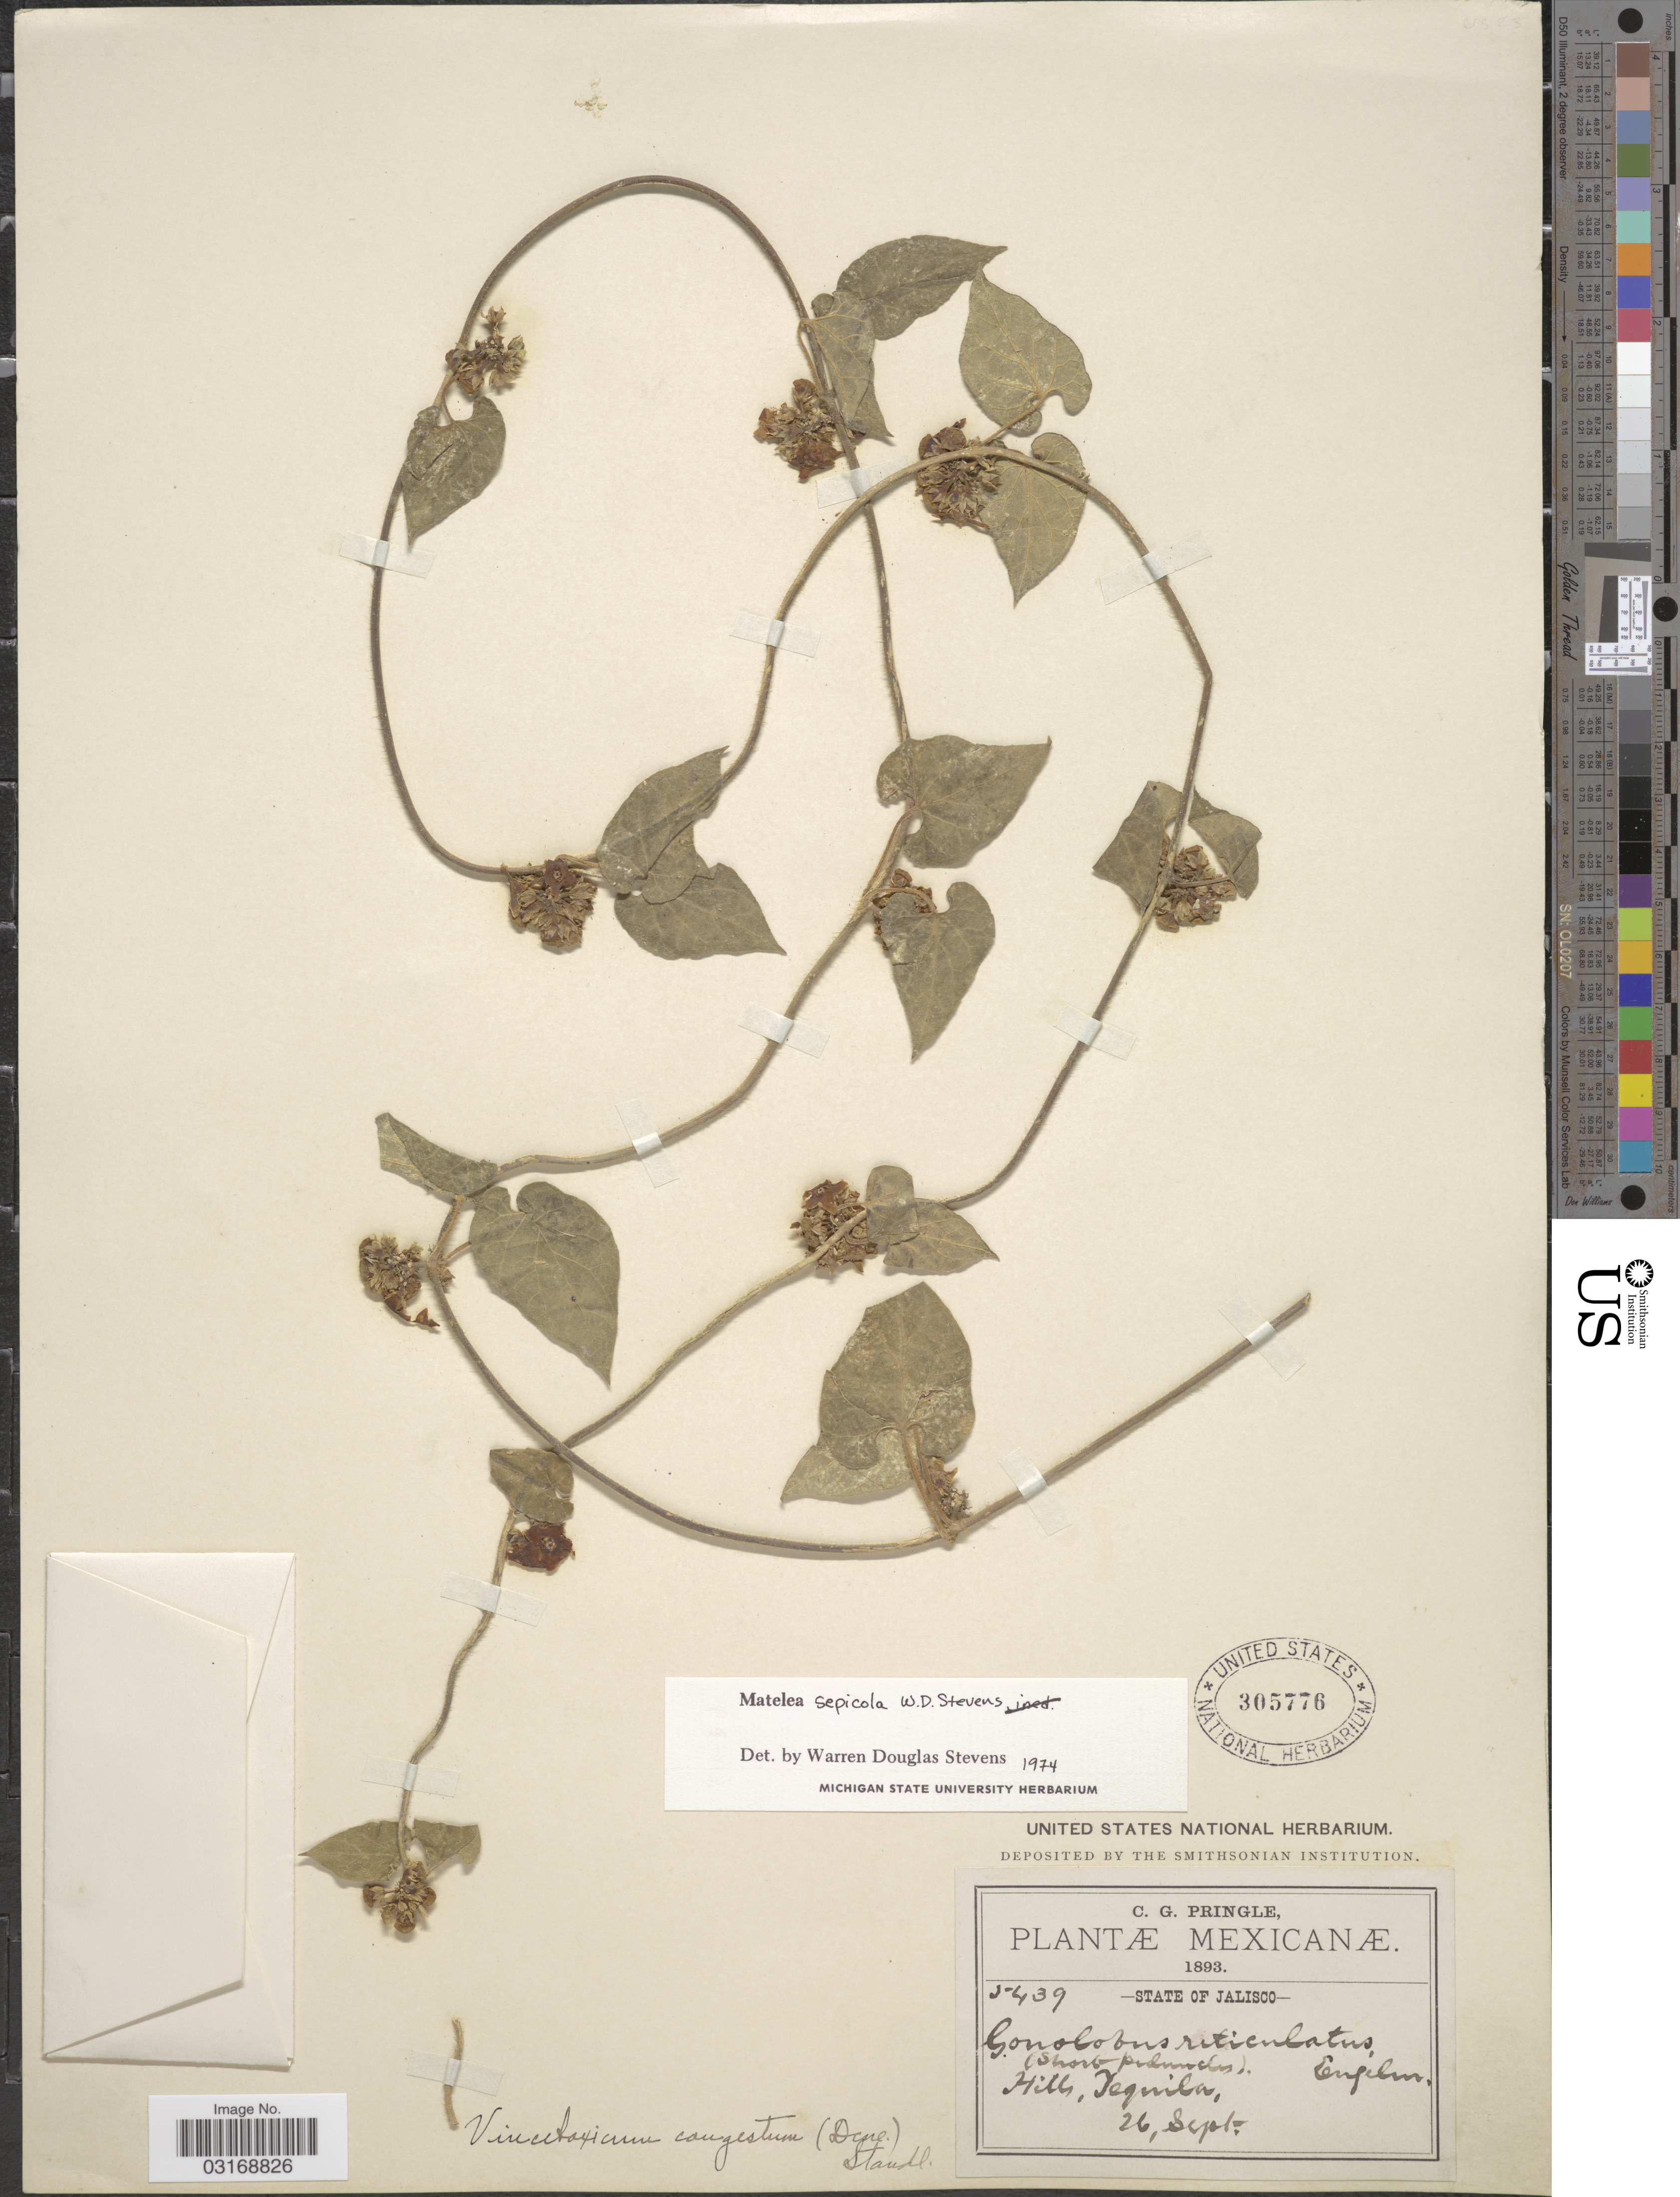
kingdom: Plantae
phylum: Tracheophyta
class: Magnoliopsida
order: Gentianales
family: Apocynaceae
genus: Matelea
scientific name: Matelea sepicola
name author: W.D. Stevens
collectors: C. G. Pringle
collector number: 5439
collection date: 1893-09-26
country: Mexico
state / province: Jalisco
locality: Hills, Tequila.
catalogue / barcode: US 305776